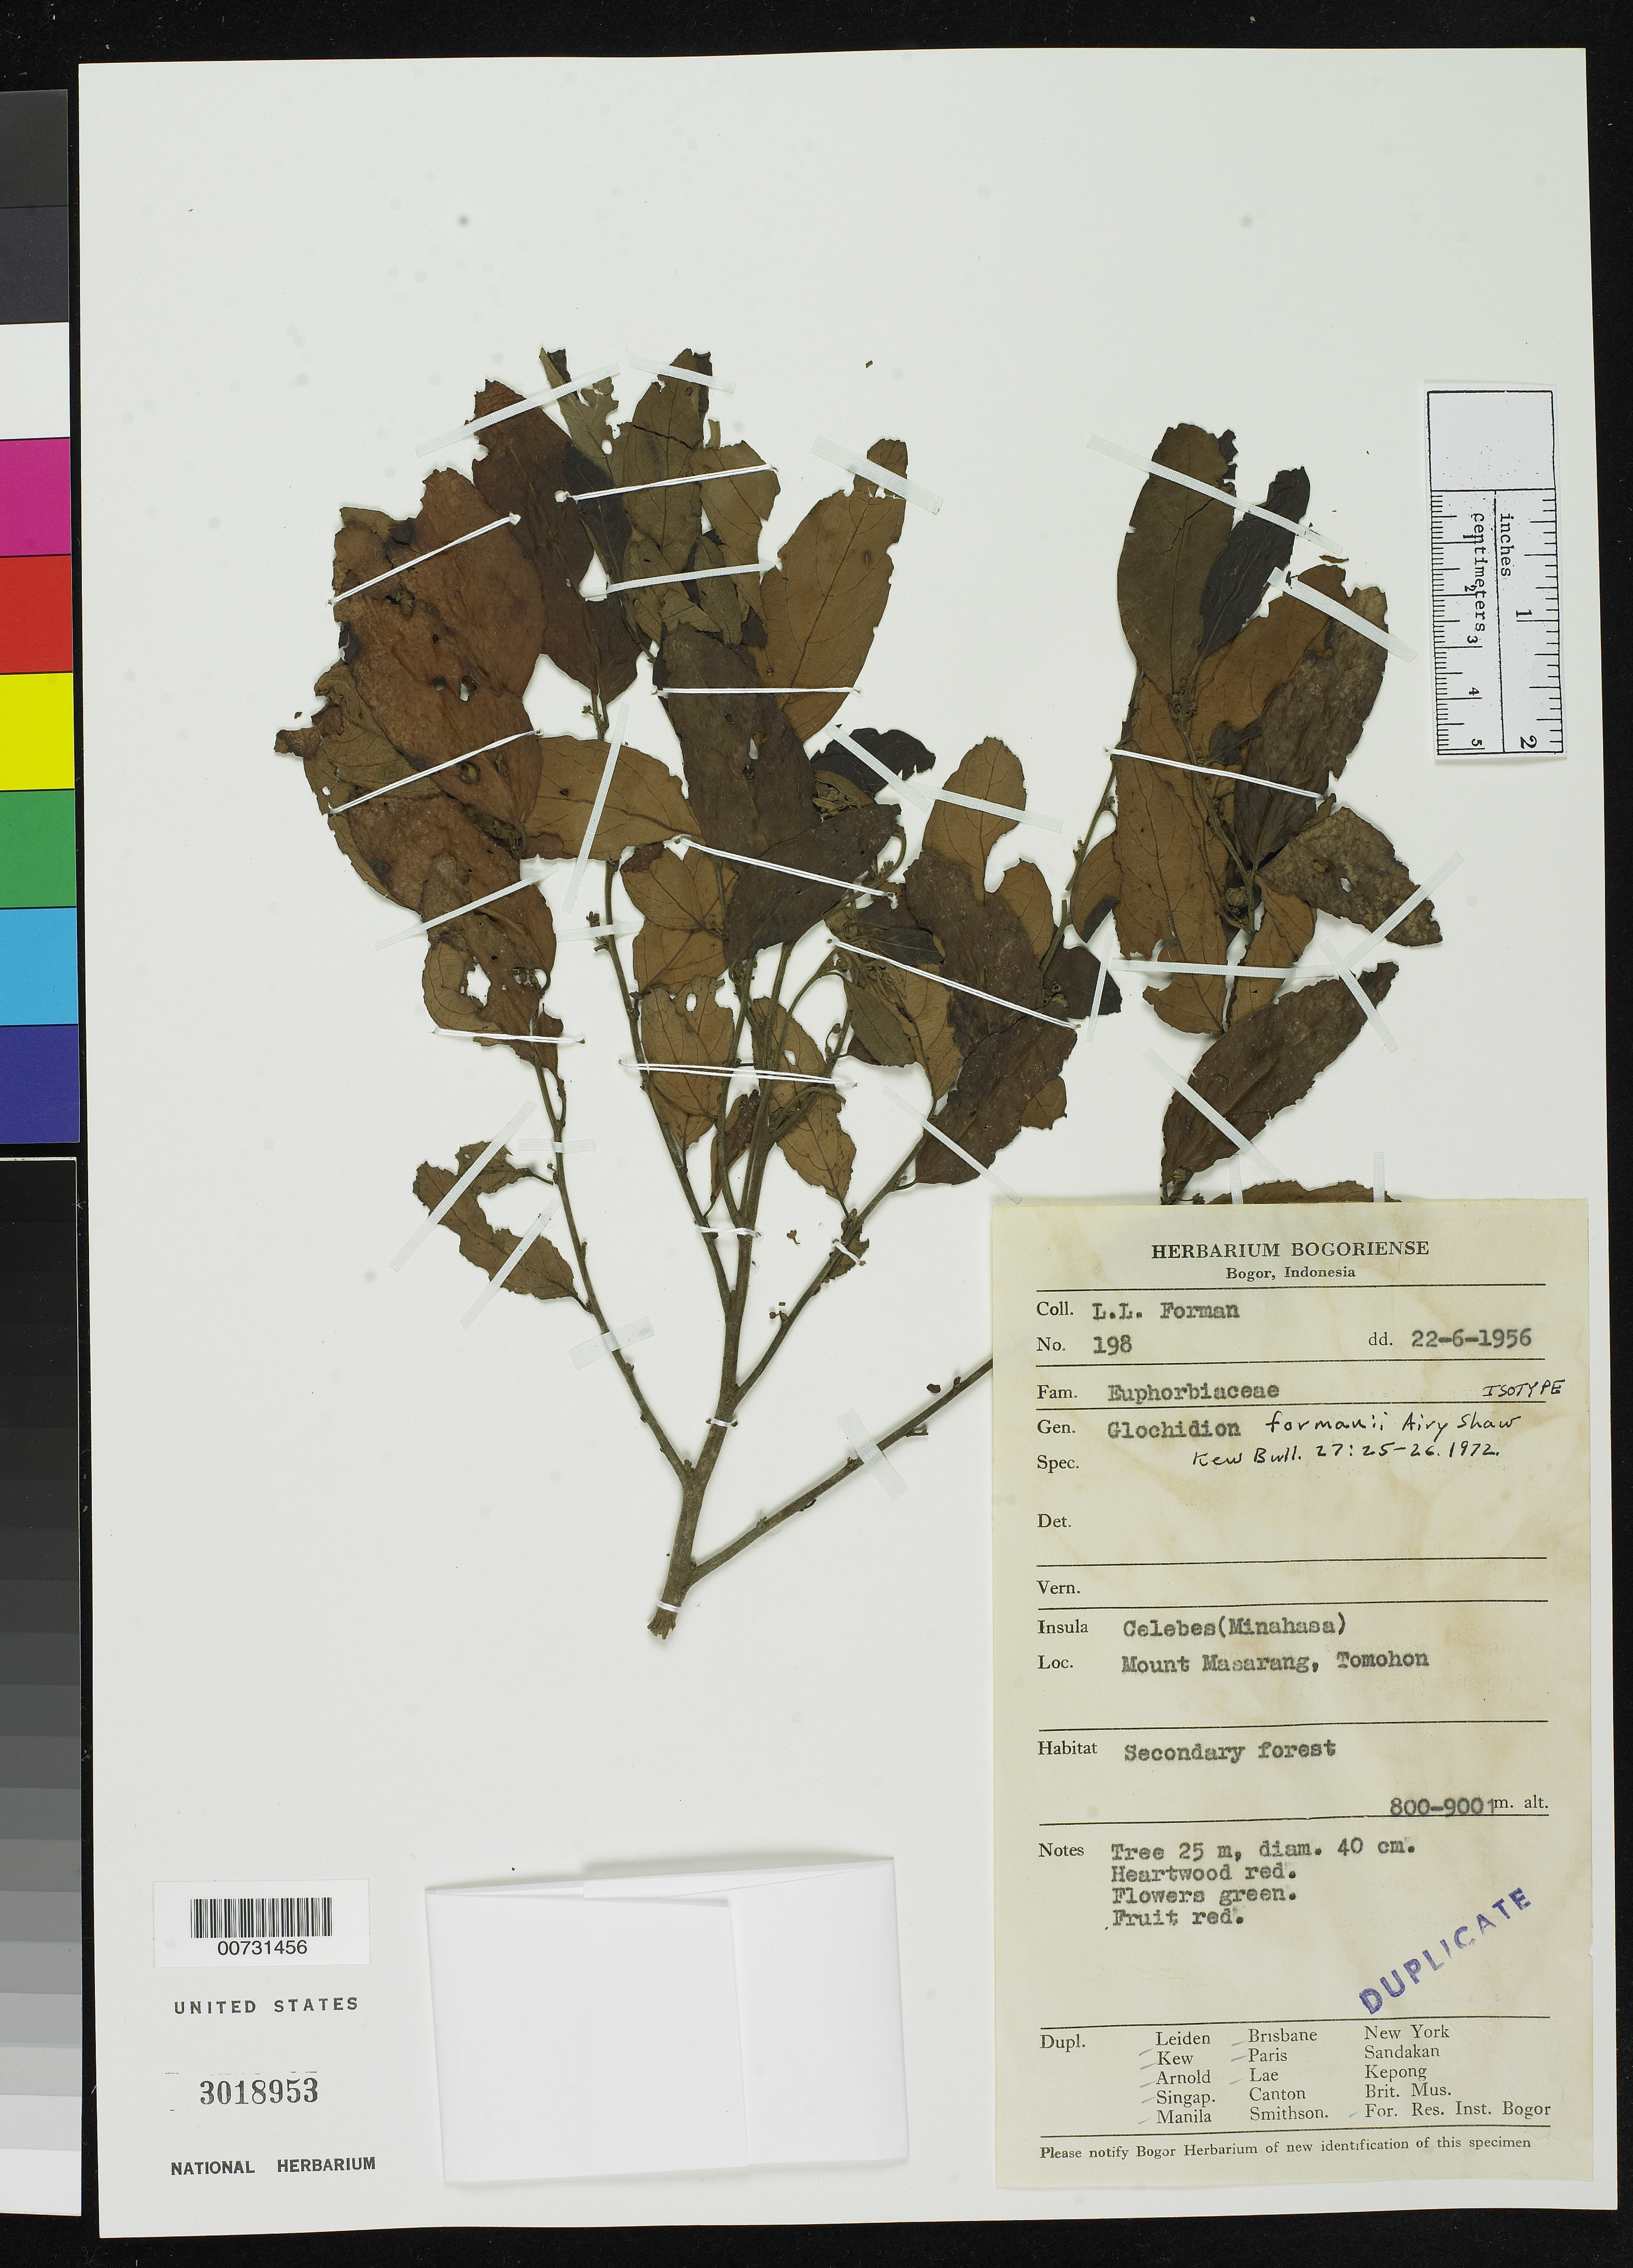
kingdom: Plantae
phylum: Tracheophyta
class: Magnoliopsida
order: Malpighiales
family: Phyllanthaceae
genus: Glochidion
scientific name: Glochidion formanii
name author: Airy Shaw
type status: Isotype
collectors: L. Forman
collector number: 198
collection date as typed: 22 Jun 1956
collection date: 1956-06-22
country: Indonesia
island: Celebes Island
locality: Insula Celebes (Minahasa), Mount Masarang, Tomohon.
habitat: Secondary forest.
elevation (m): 800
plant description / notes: Holotype at K.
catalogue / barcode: US 3018953